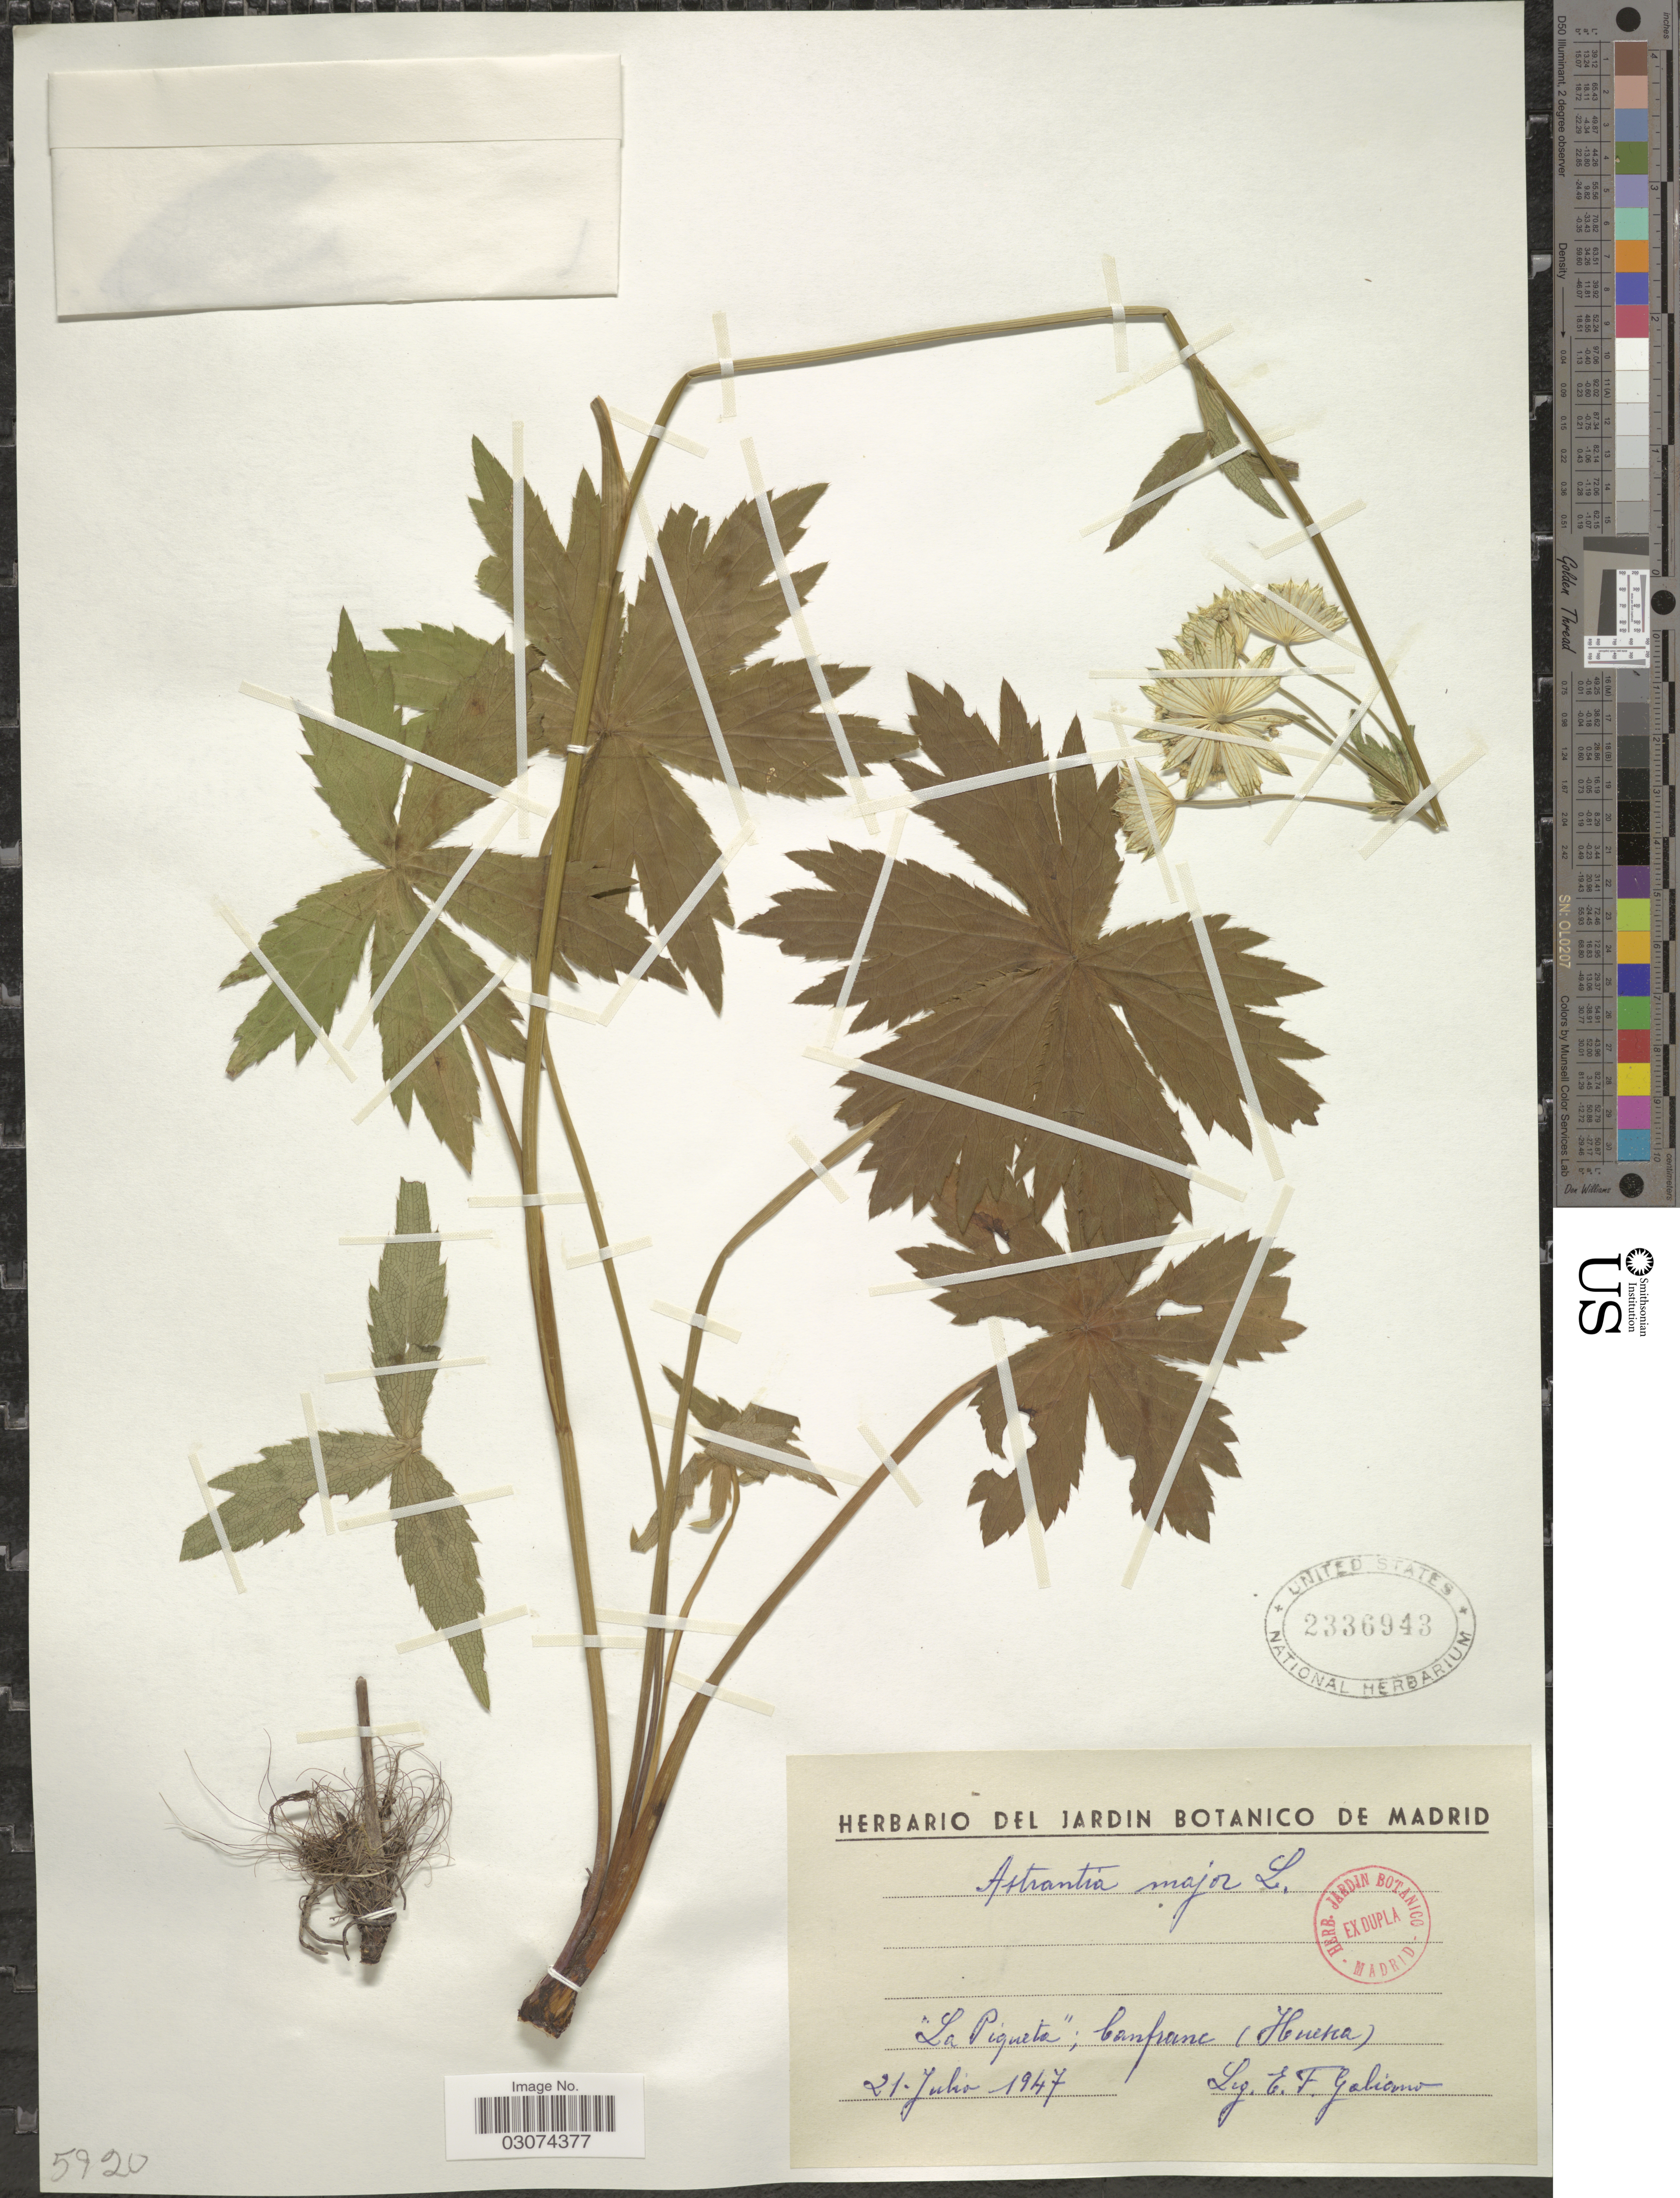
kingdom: Plantae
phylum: Tracheophyta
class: Magnoliopsida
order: Apiales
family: Apiaceae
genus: Astrantia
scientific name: Astrantia major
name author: L.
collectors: E. Galiano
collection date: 1947-07-21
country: Spain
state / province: Madrid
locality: La Piqueta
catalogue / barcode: US 2336943